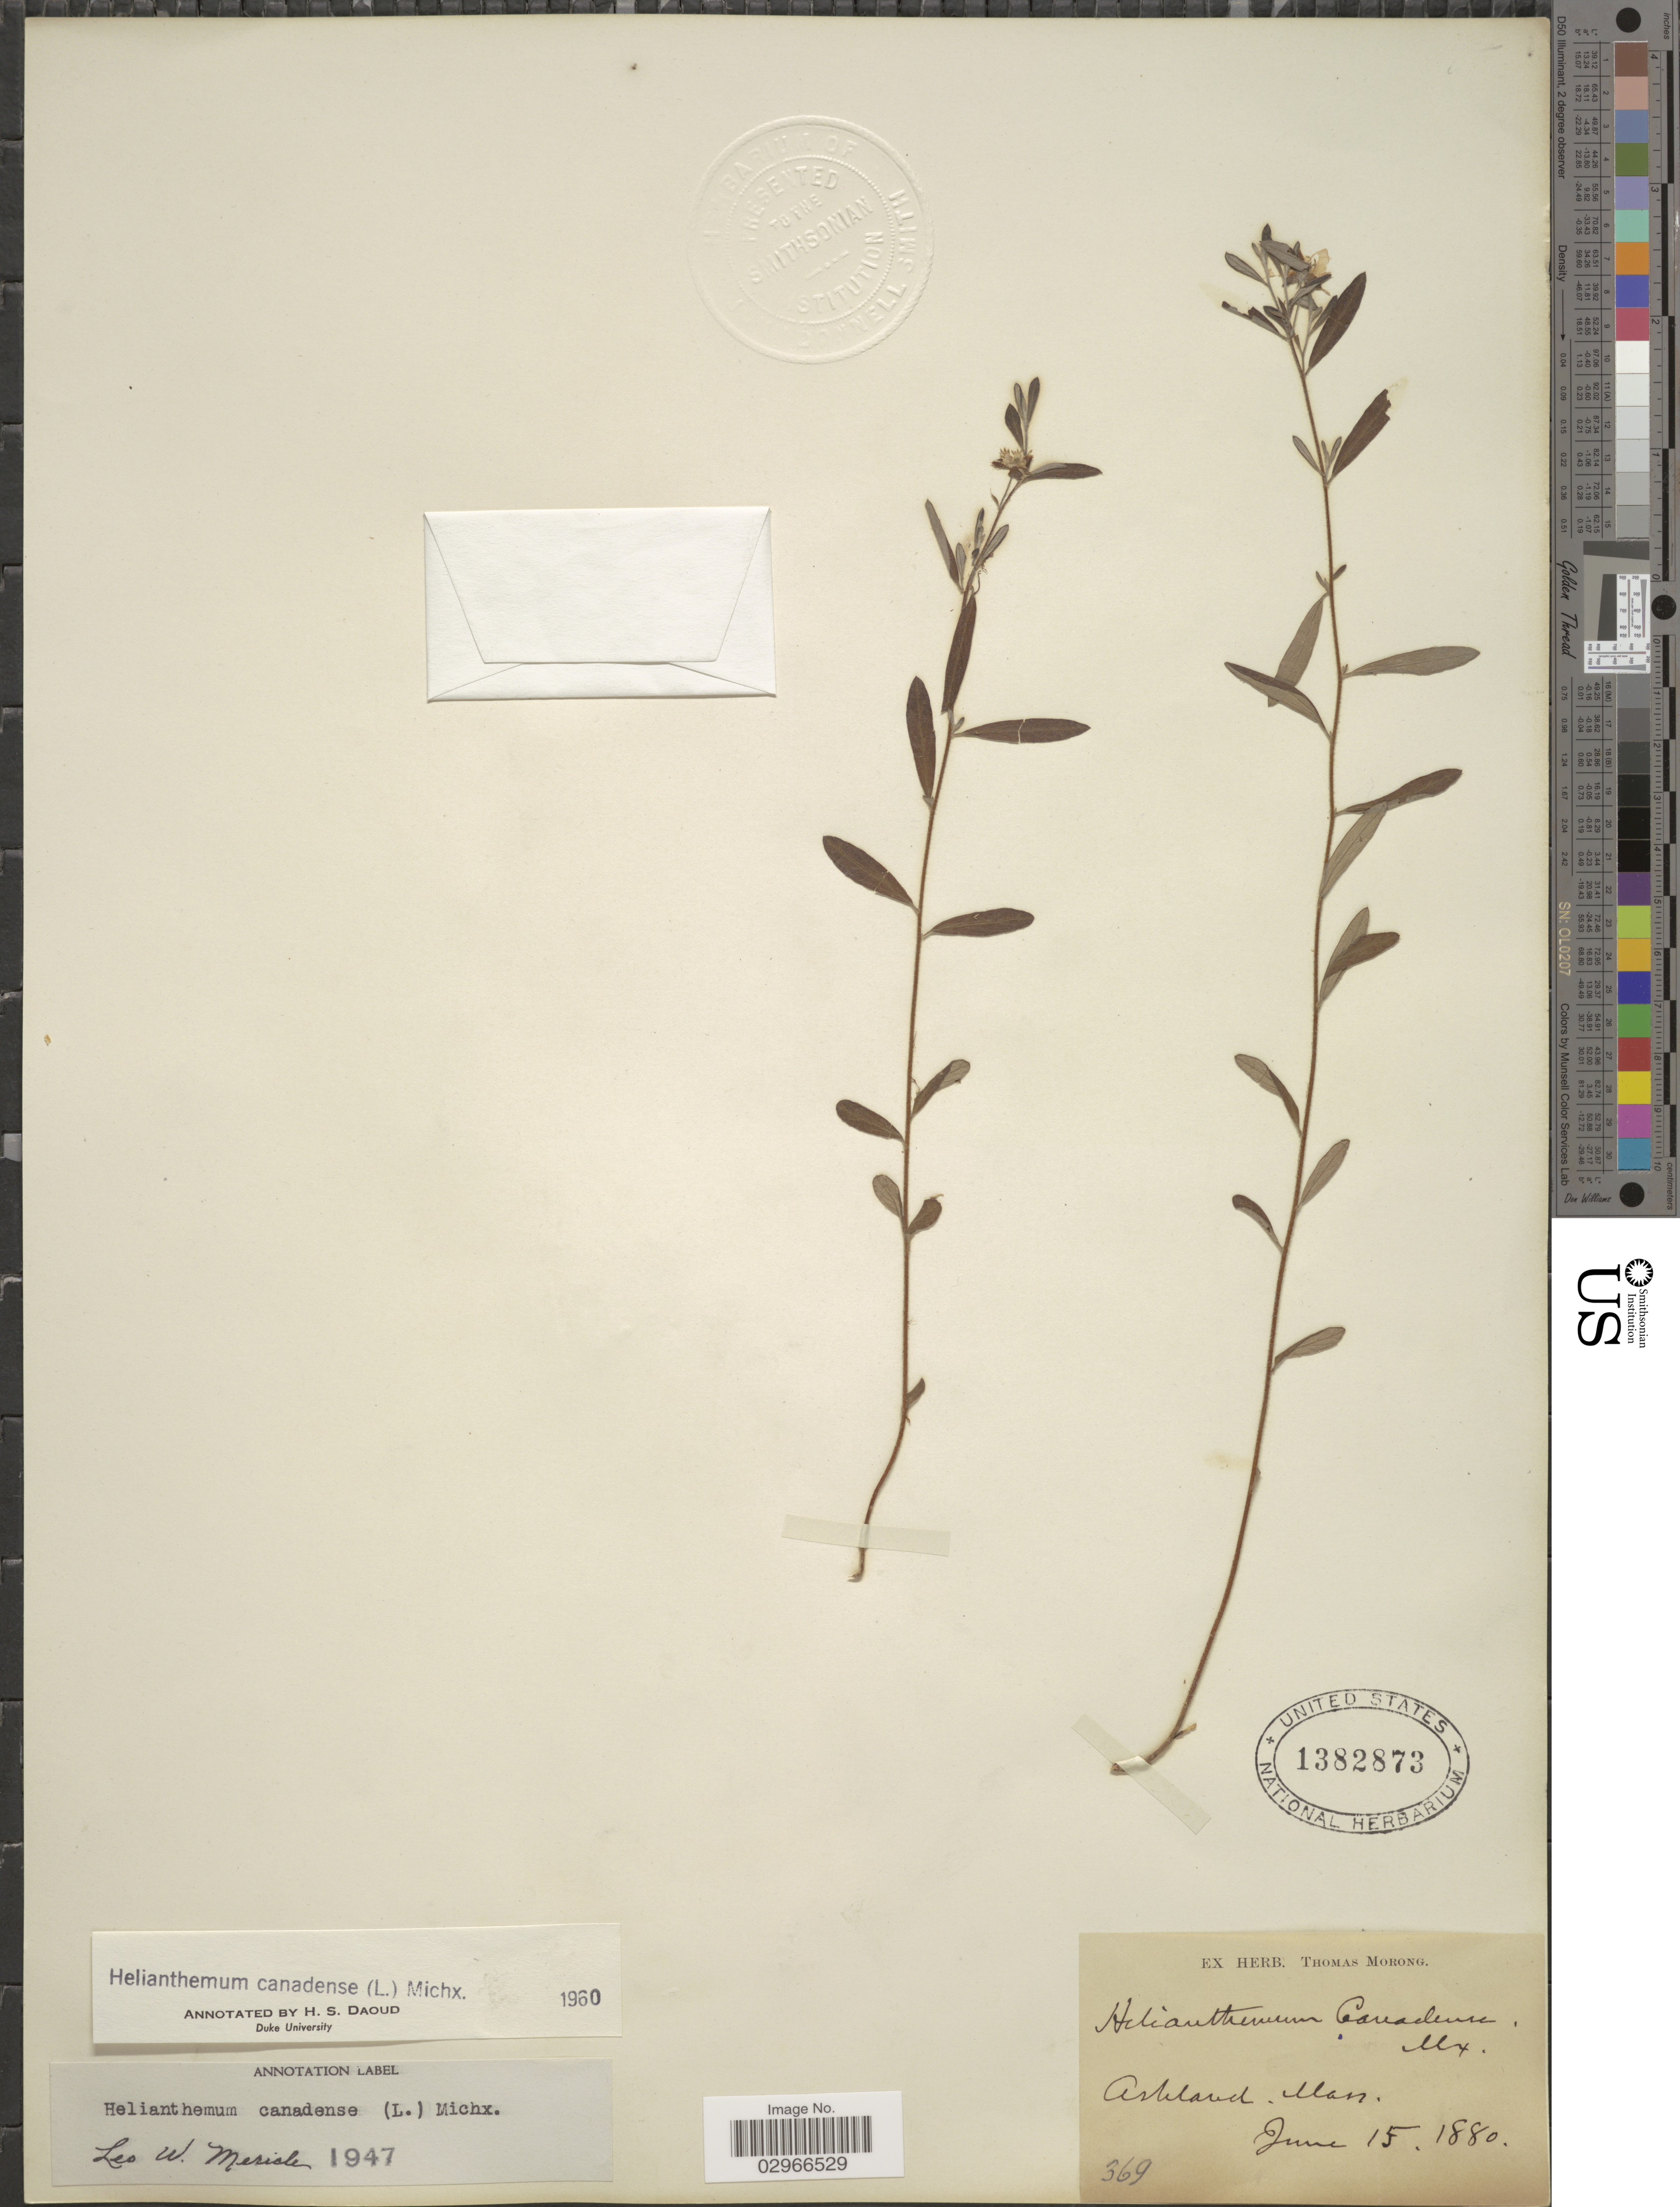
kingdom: Plantae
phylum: Tracheophyta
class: Magnoliopsida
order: Malvales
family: Cistaceae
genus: Helianthemum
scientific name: Helianthemum canadense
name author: (L.) Michx.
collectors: ex Herb. T. Morong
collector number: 369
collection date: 1880-06-15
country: United States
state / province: Massachusetts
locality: Ashland, Mass.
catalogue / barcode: US 1382873